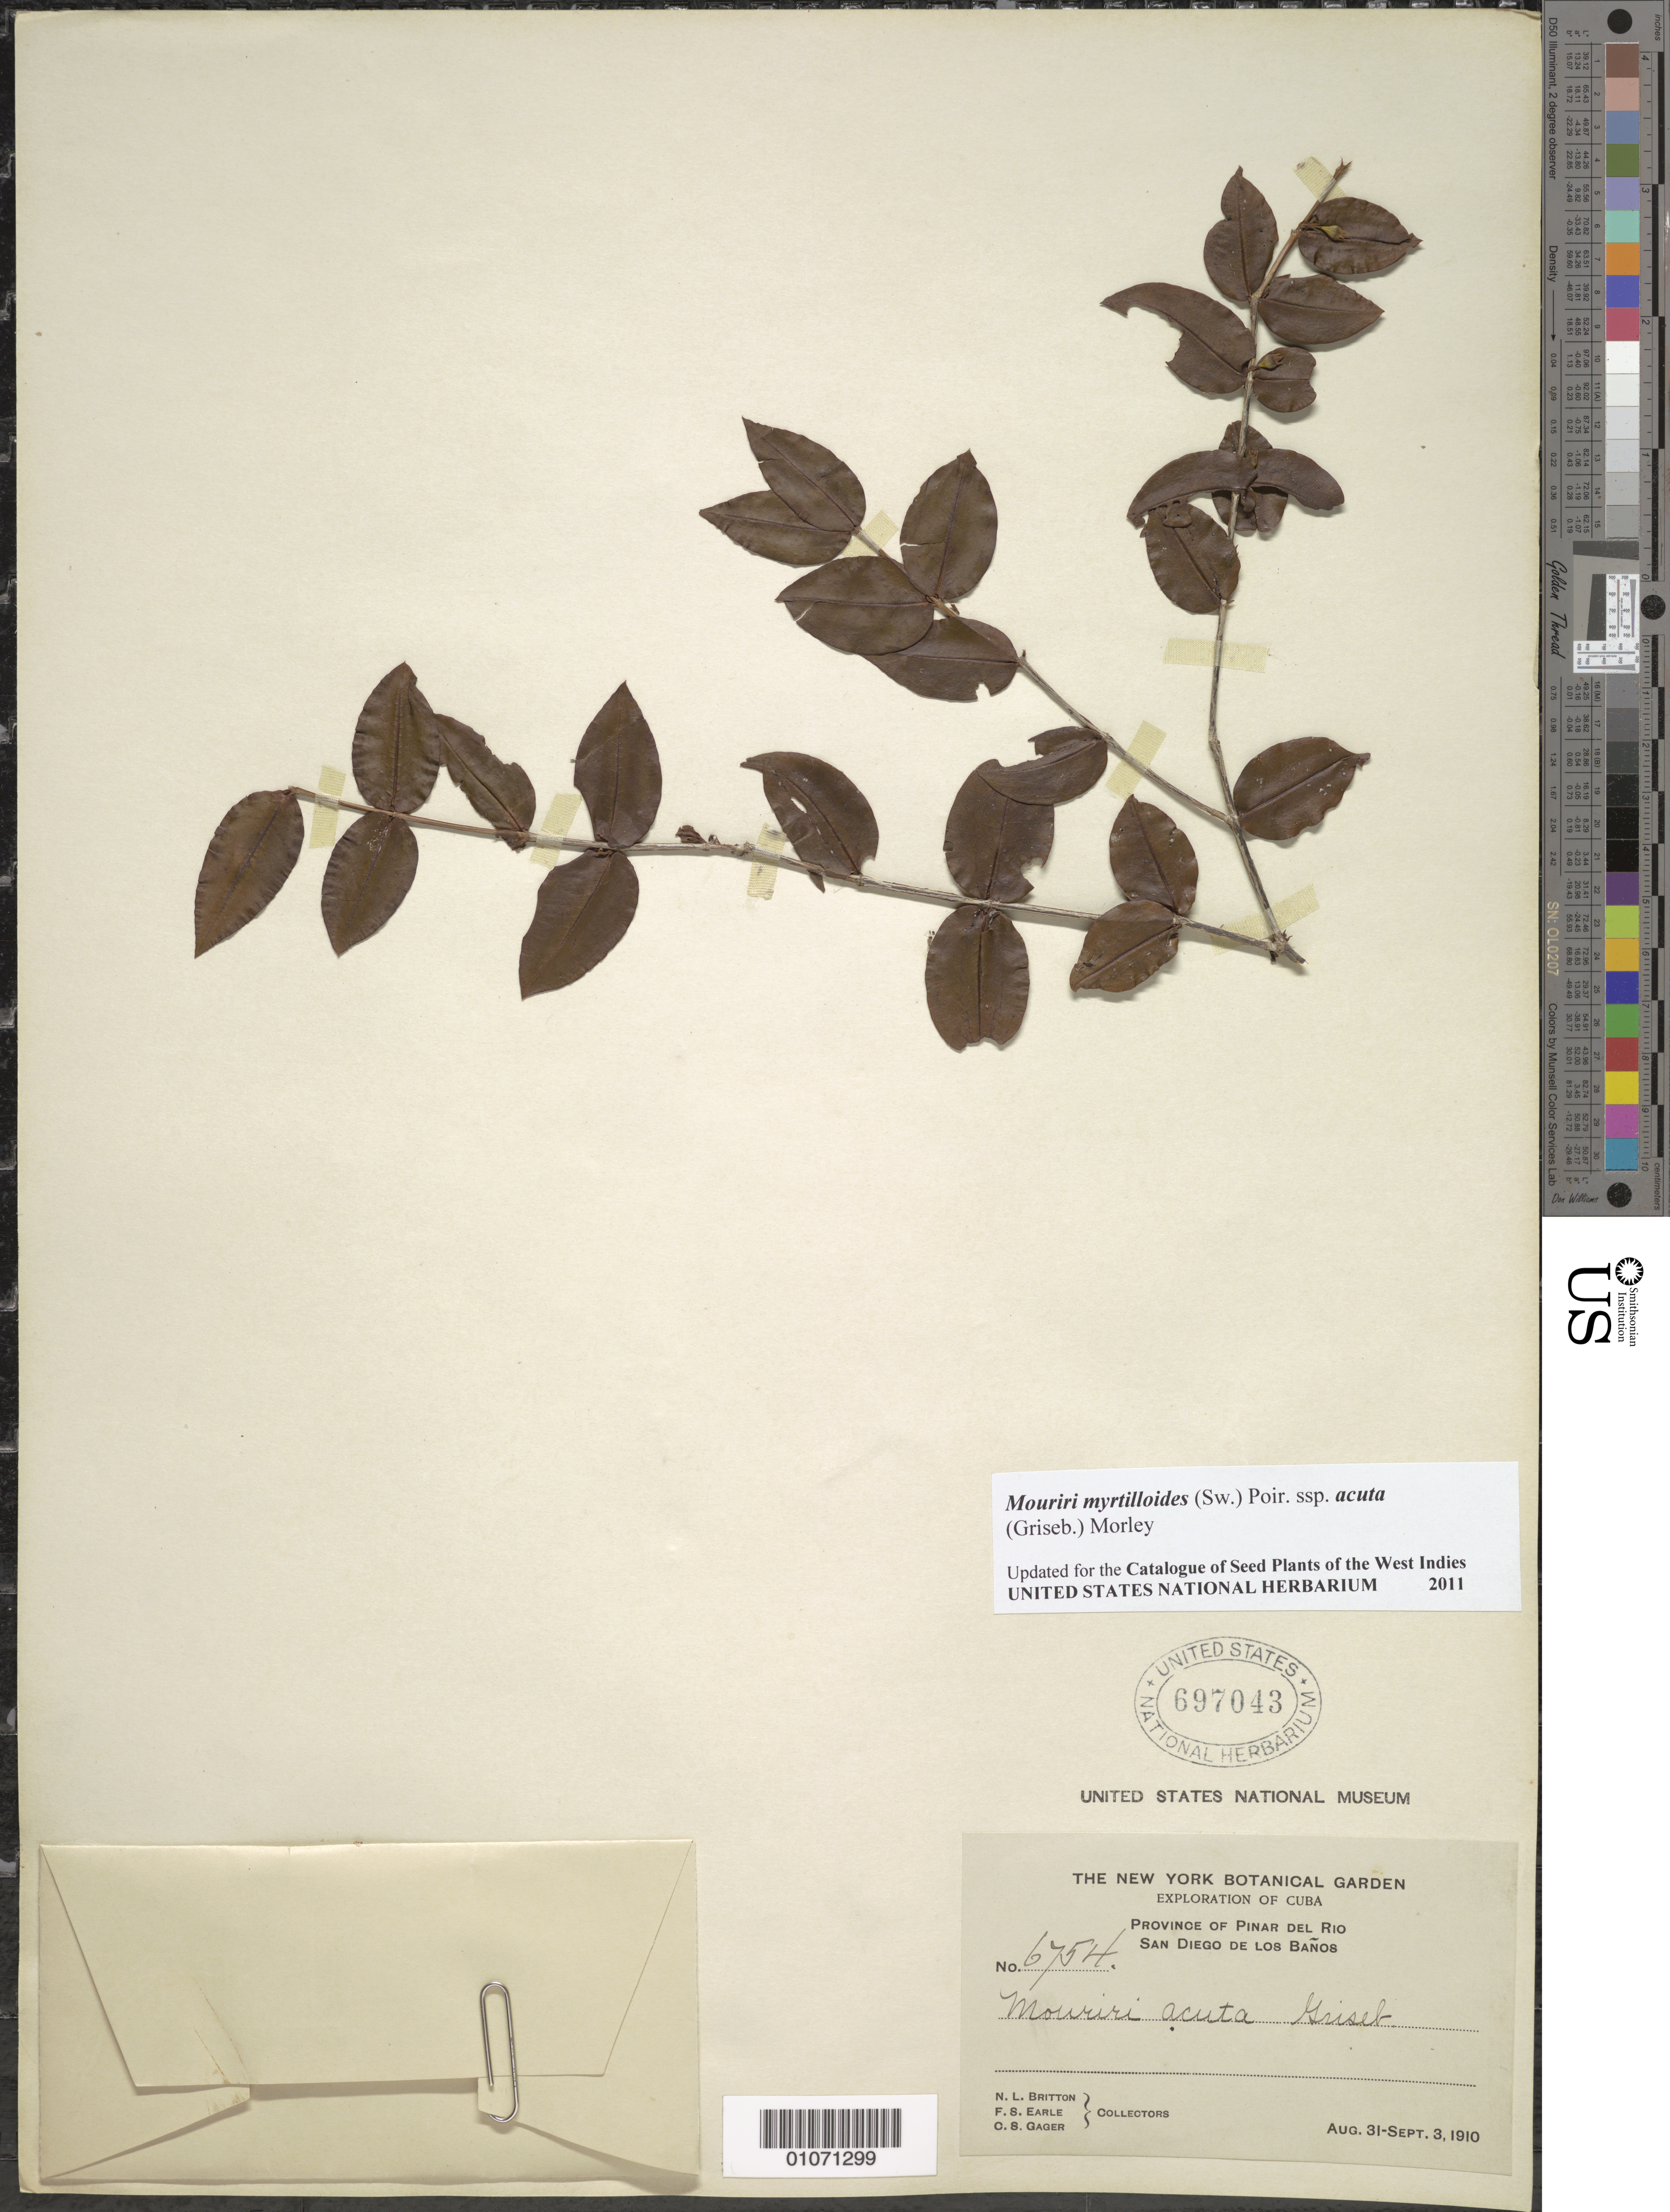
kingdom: Plantae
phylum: Tracheophyta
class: Magnoliopsida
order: Myrtales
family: Melastomataceae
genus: Mouriri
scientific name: Mouriri myrtilloides subsp. acuta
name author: (Griseb.) Morley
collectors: N. Britton, F. S. Earle & C. Gager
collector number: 6754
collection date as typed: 31 Aug 1910 to 03 Sep 1910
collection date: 1910-08-31/1910-09-03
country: Cuba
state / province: Pinar del Rio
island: Cuba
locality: San Diego de Los Baños,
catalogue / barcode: US 697043